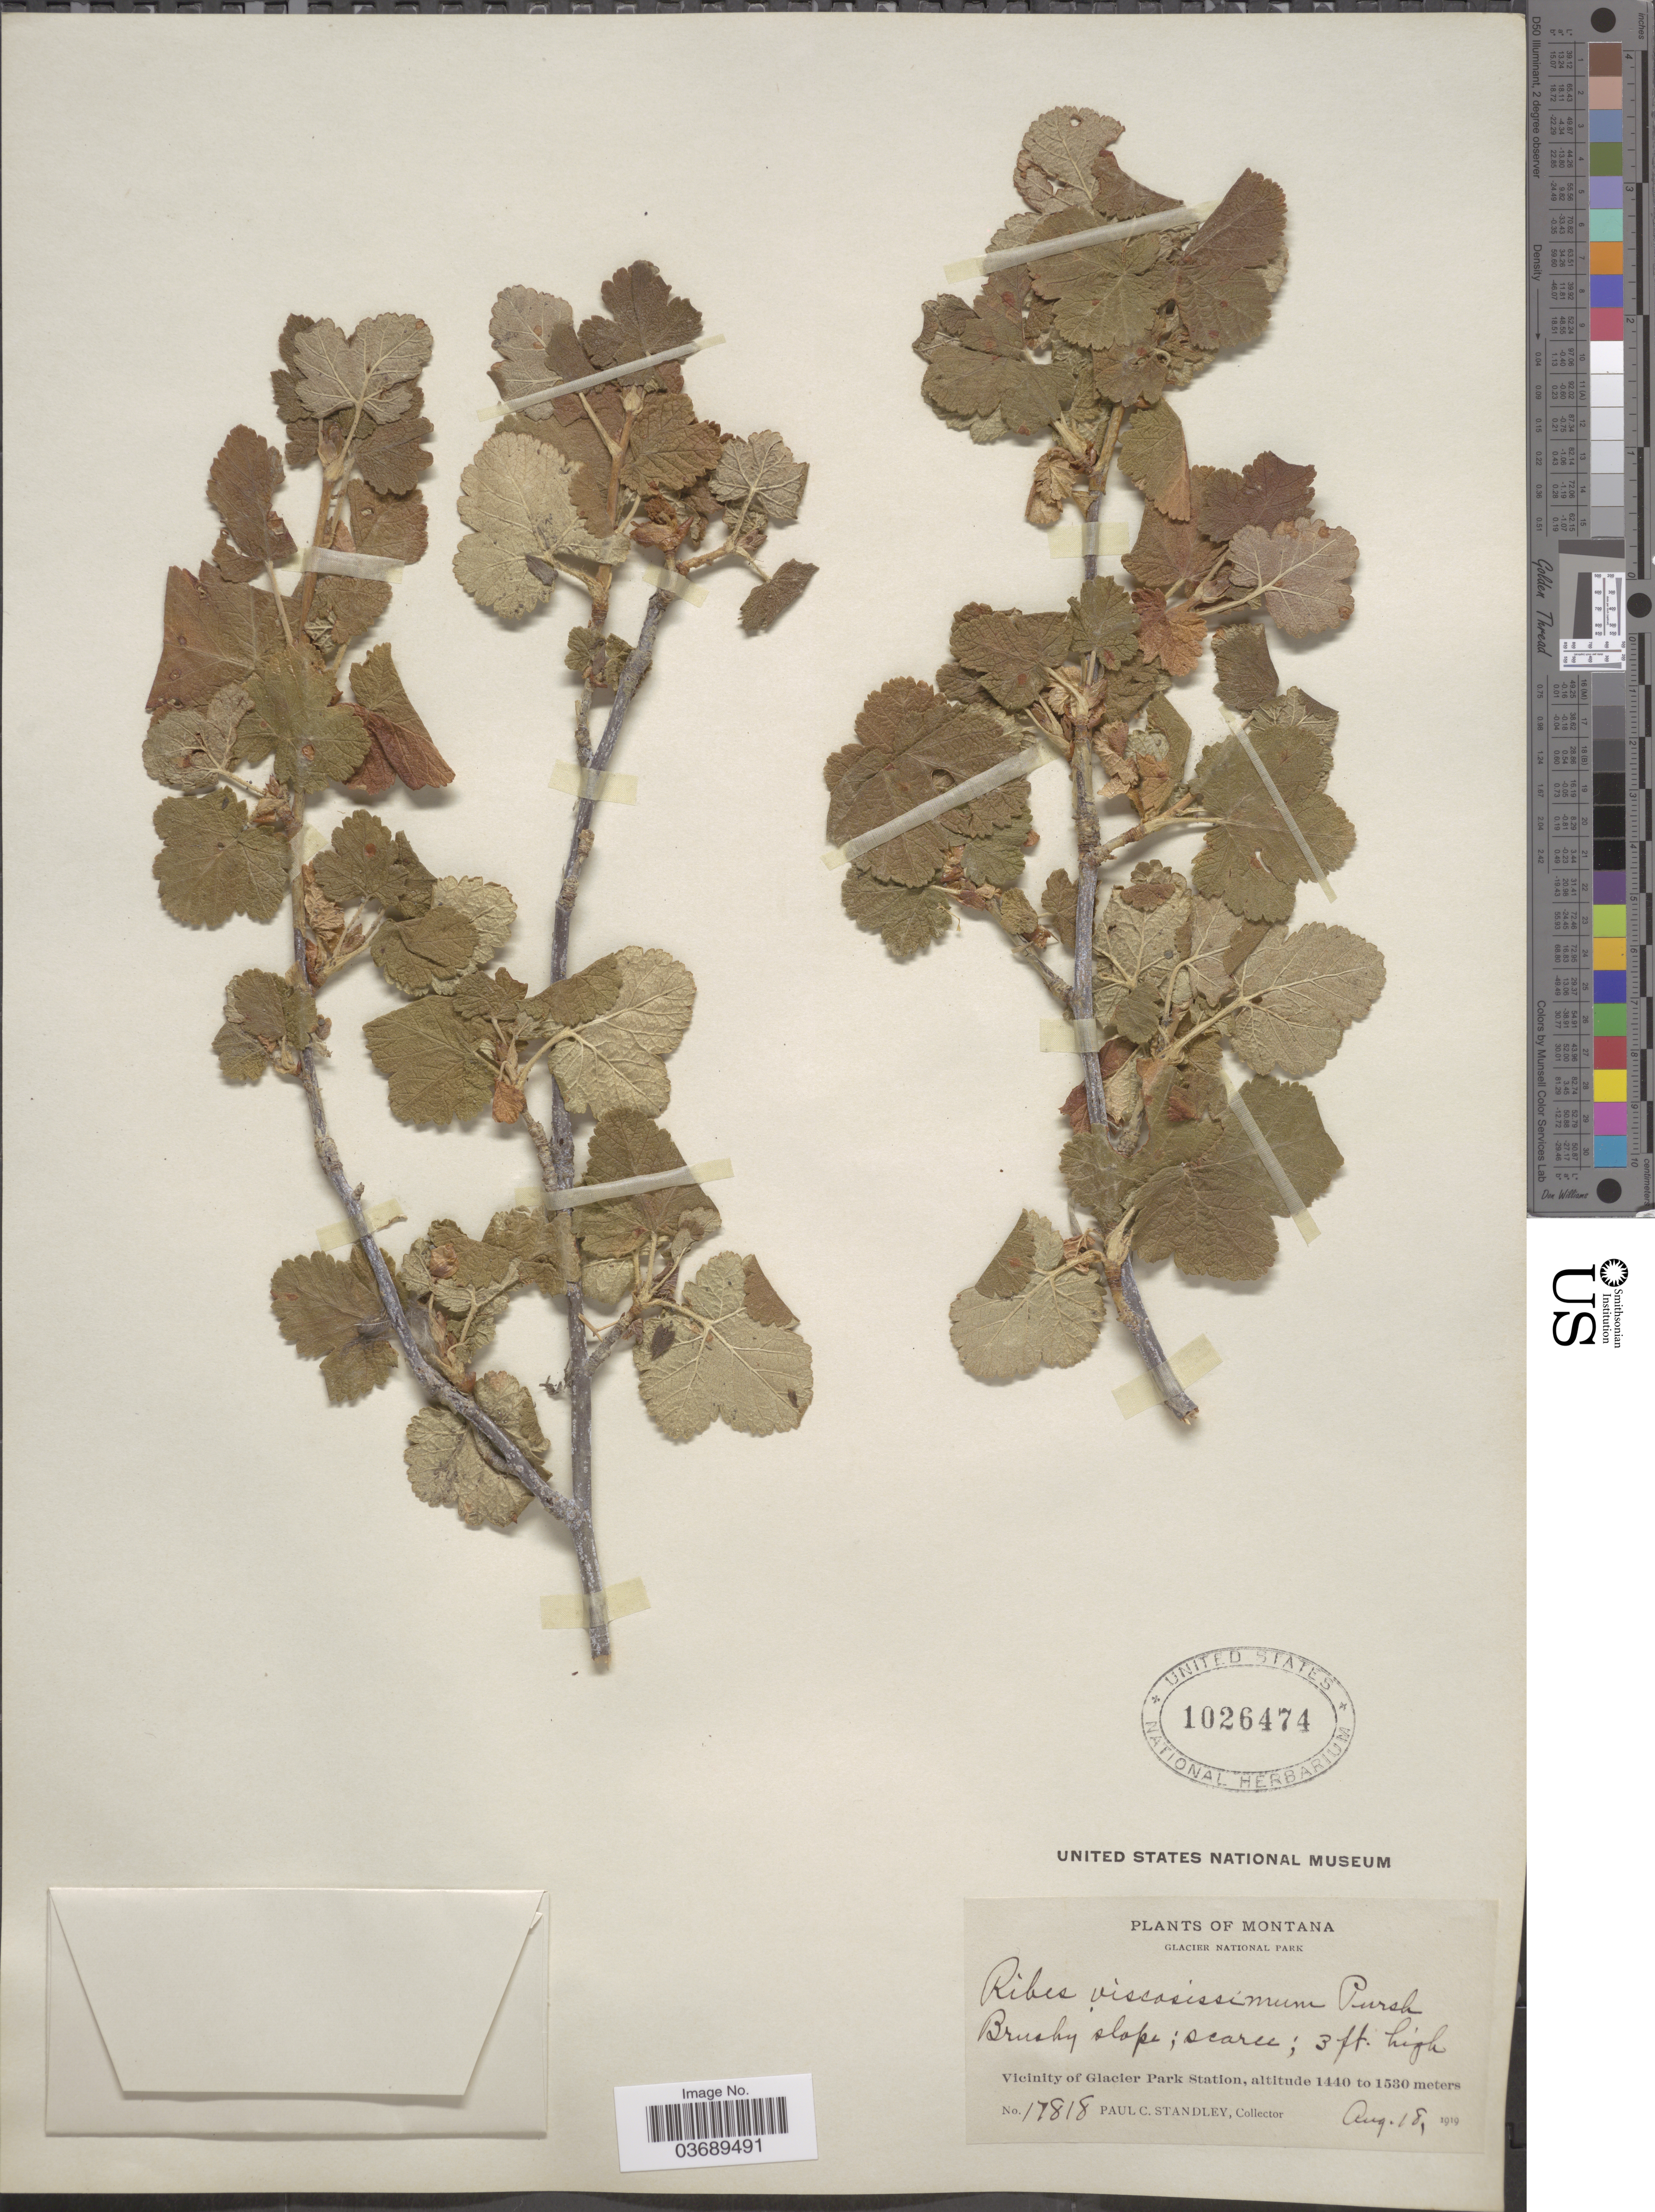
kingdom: Plantae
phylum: Tracheophyta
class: Magnoliopsida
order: Saxifragales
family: Grossulariaceae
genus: Ribes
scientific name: Ribes viscosissimum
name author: Pursh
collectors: P. C. Standley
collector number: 17818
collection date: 1919-08-18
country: United States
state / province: Montana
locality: Glacier National Park. Vicinity of Glacier Park Station.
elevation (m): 1440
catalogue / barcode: US 1026474